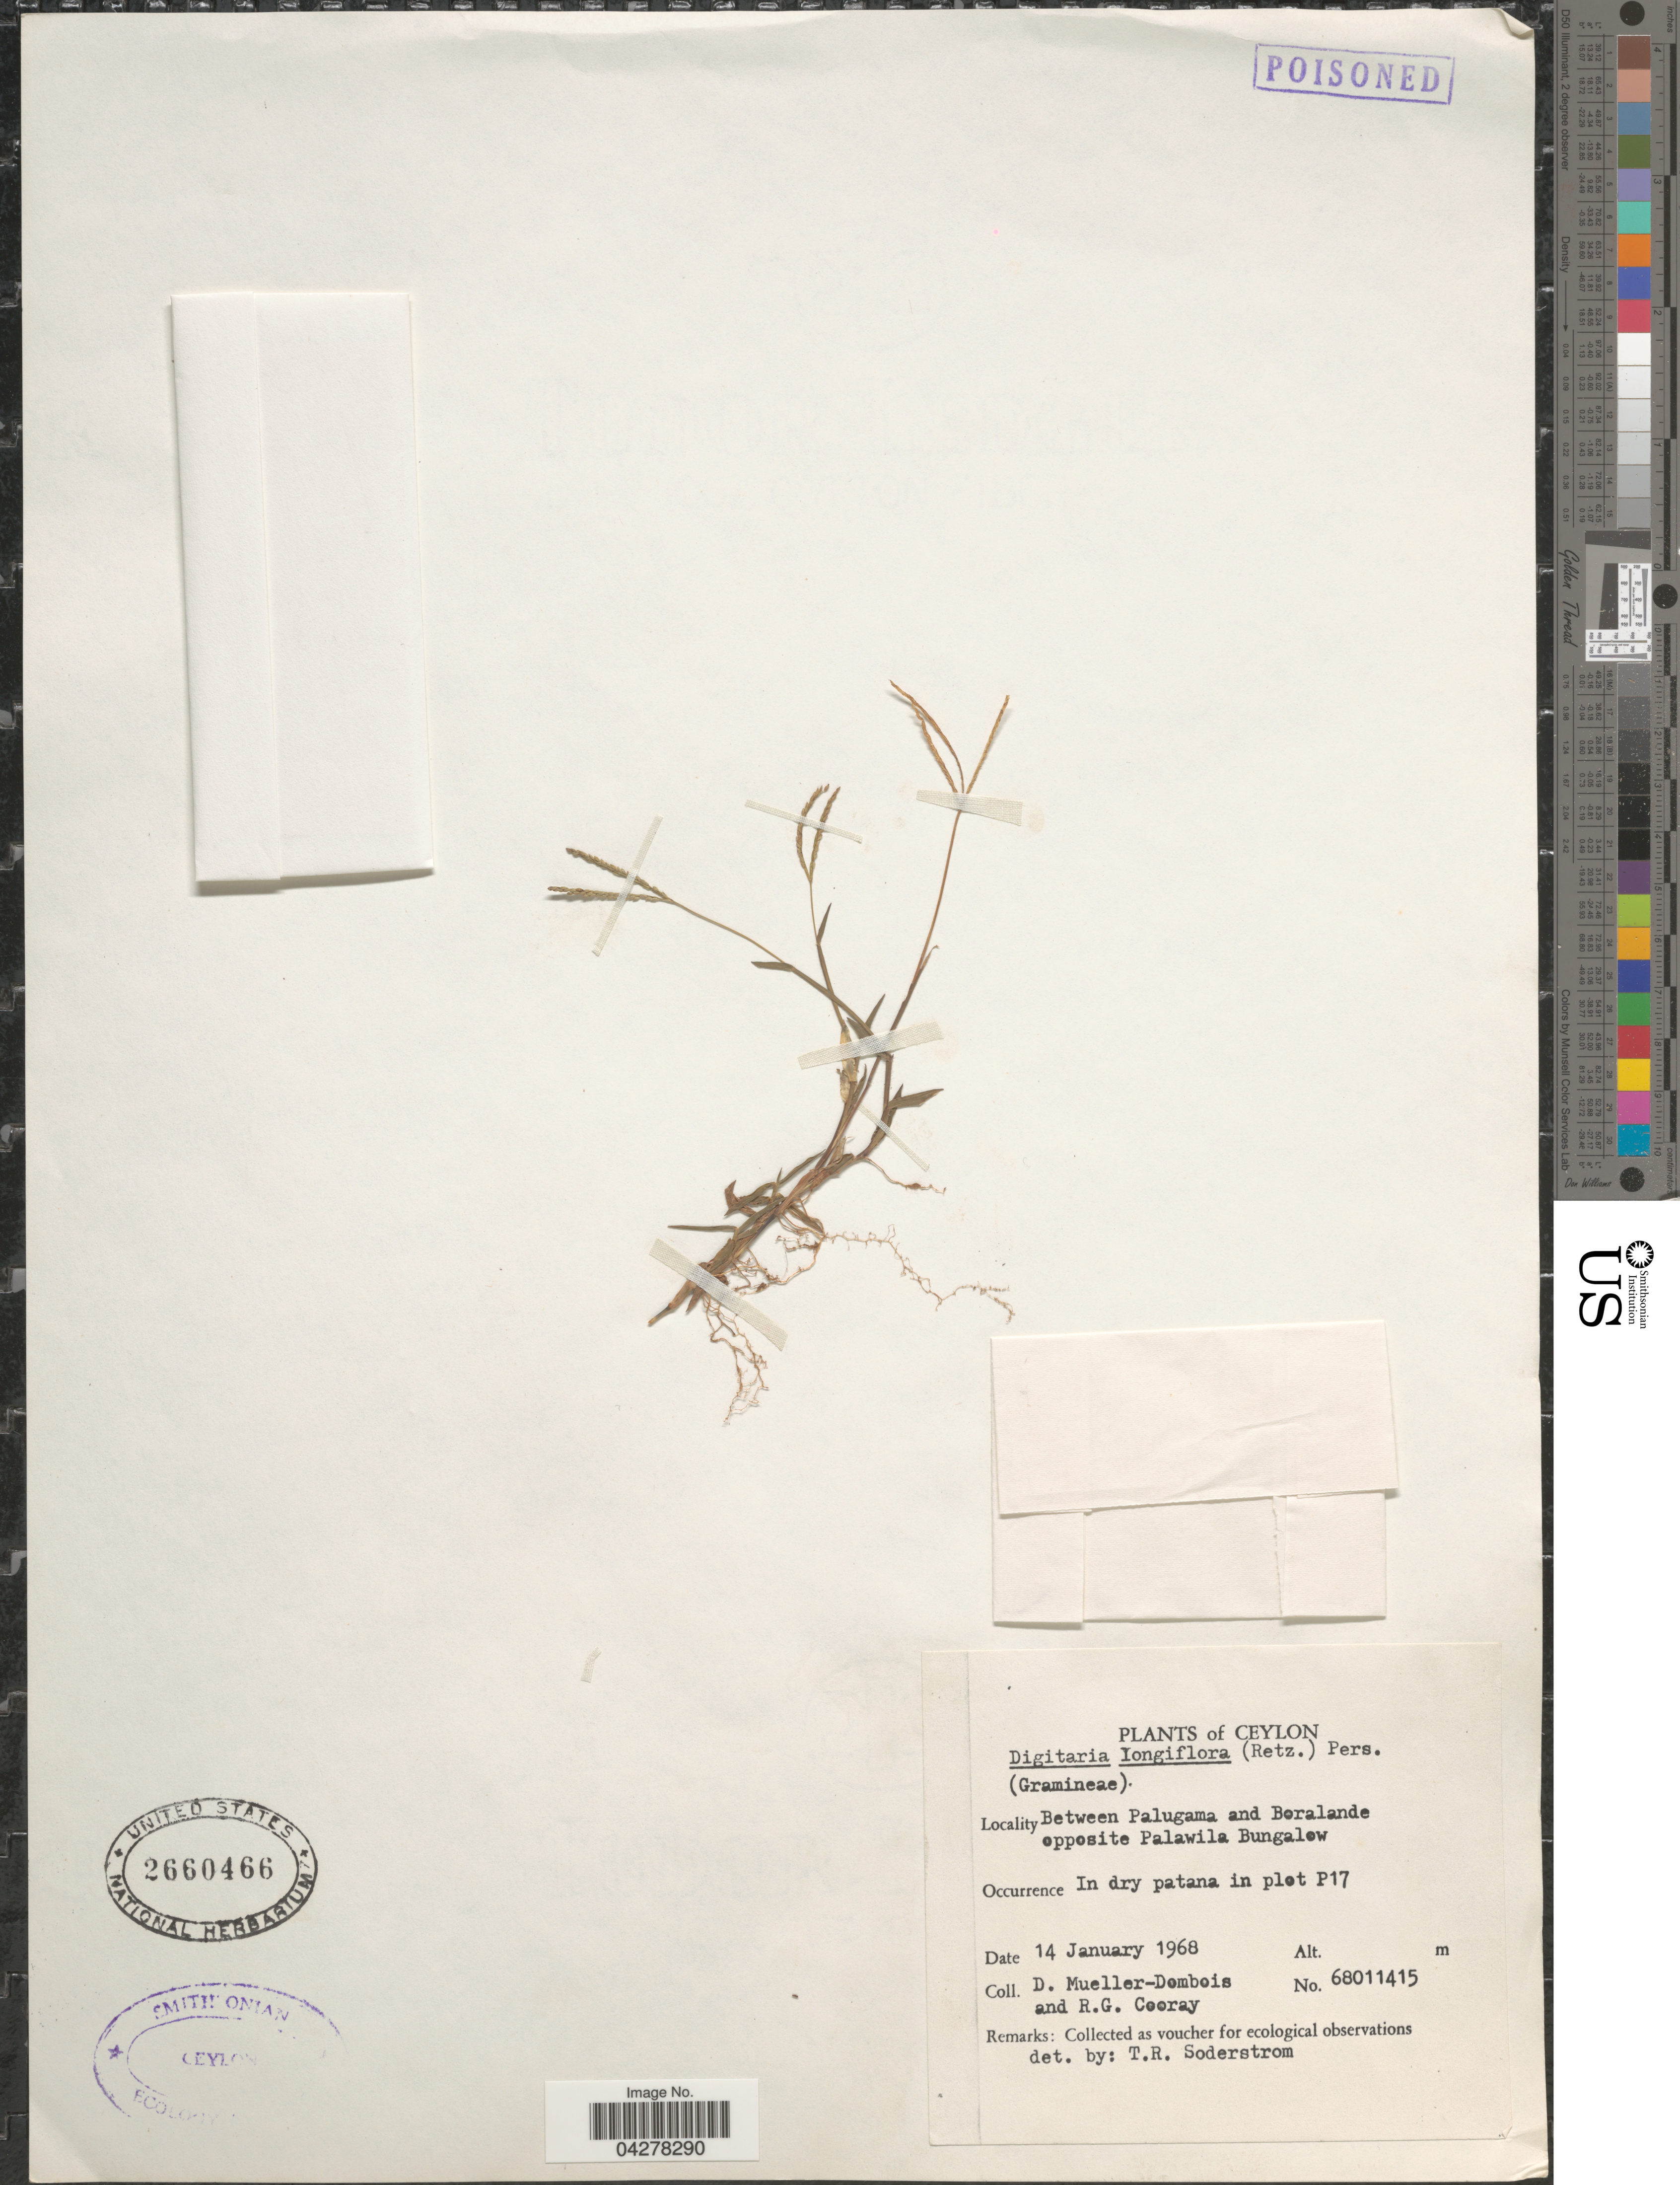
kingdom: Plantae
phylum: Tracheophyta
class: Liliopsida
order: Poales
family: Poaceae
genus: Digitaria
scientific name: Digitaria longiflora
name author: (Retz.) Pers.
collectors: D. Mueller-Dombois & R. Cooray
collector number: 68011415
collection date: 1968-01-14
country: Sri Lanka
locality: Ceylon. Between Palugama and Boralande opposite Palawila Bungalow. In dry patana in plot P17.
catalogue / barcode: US 2660466